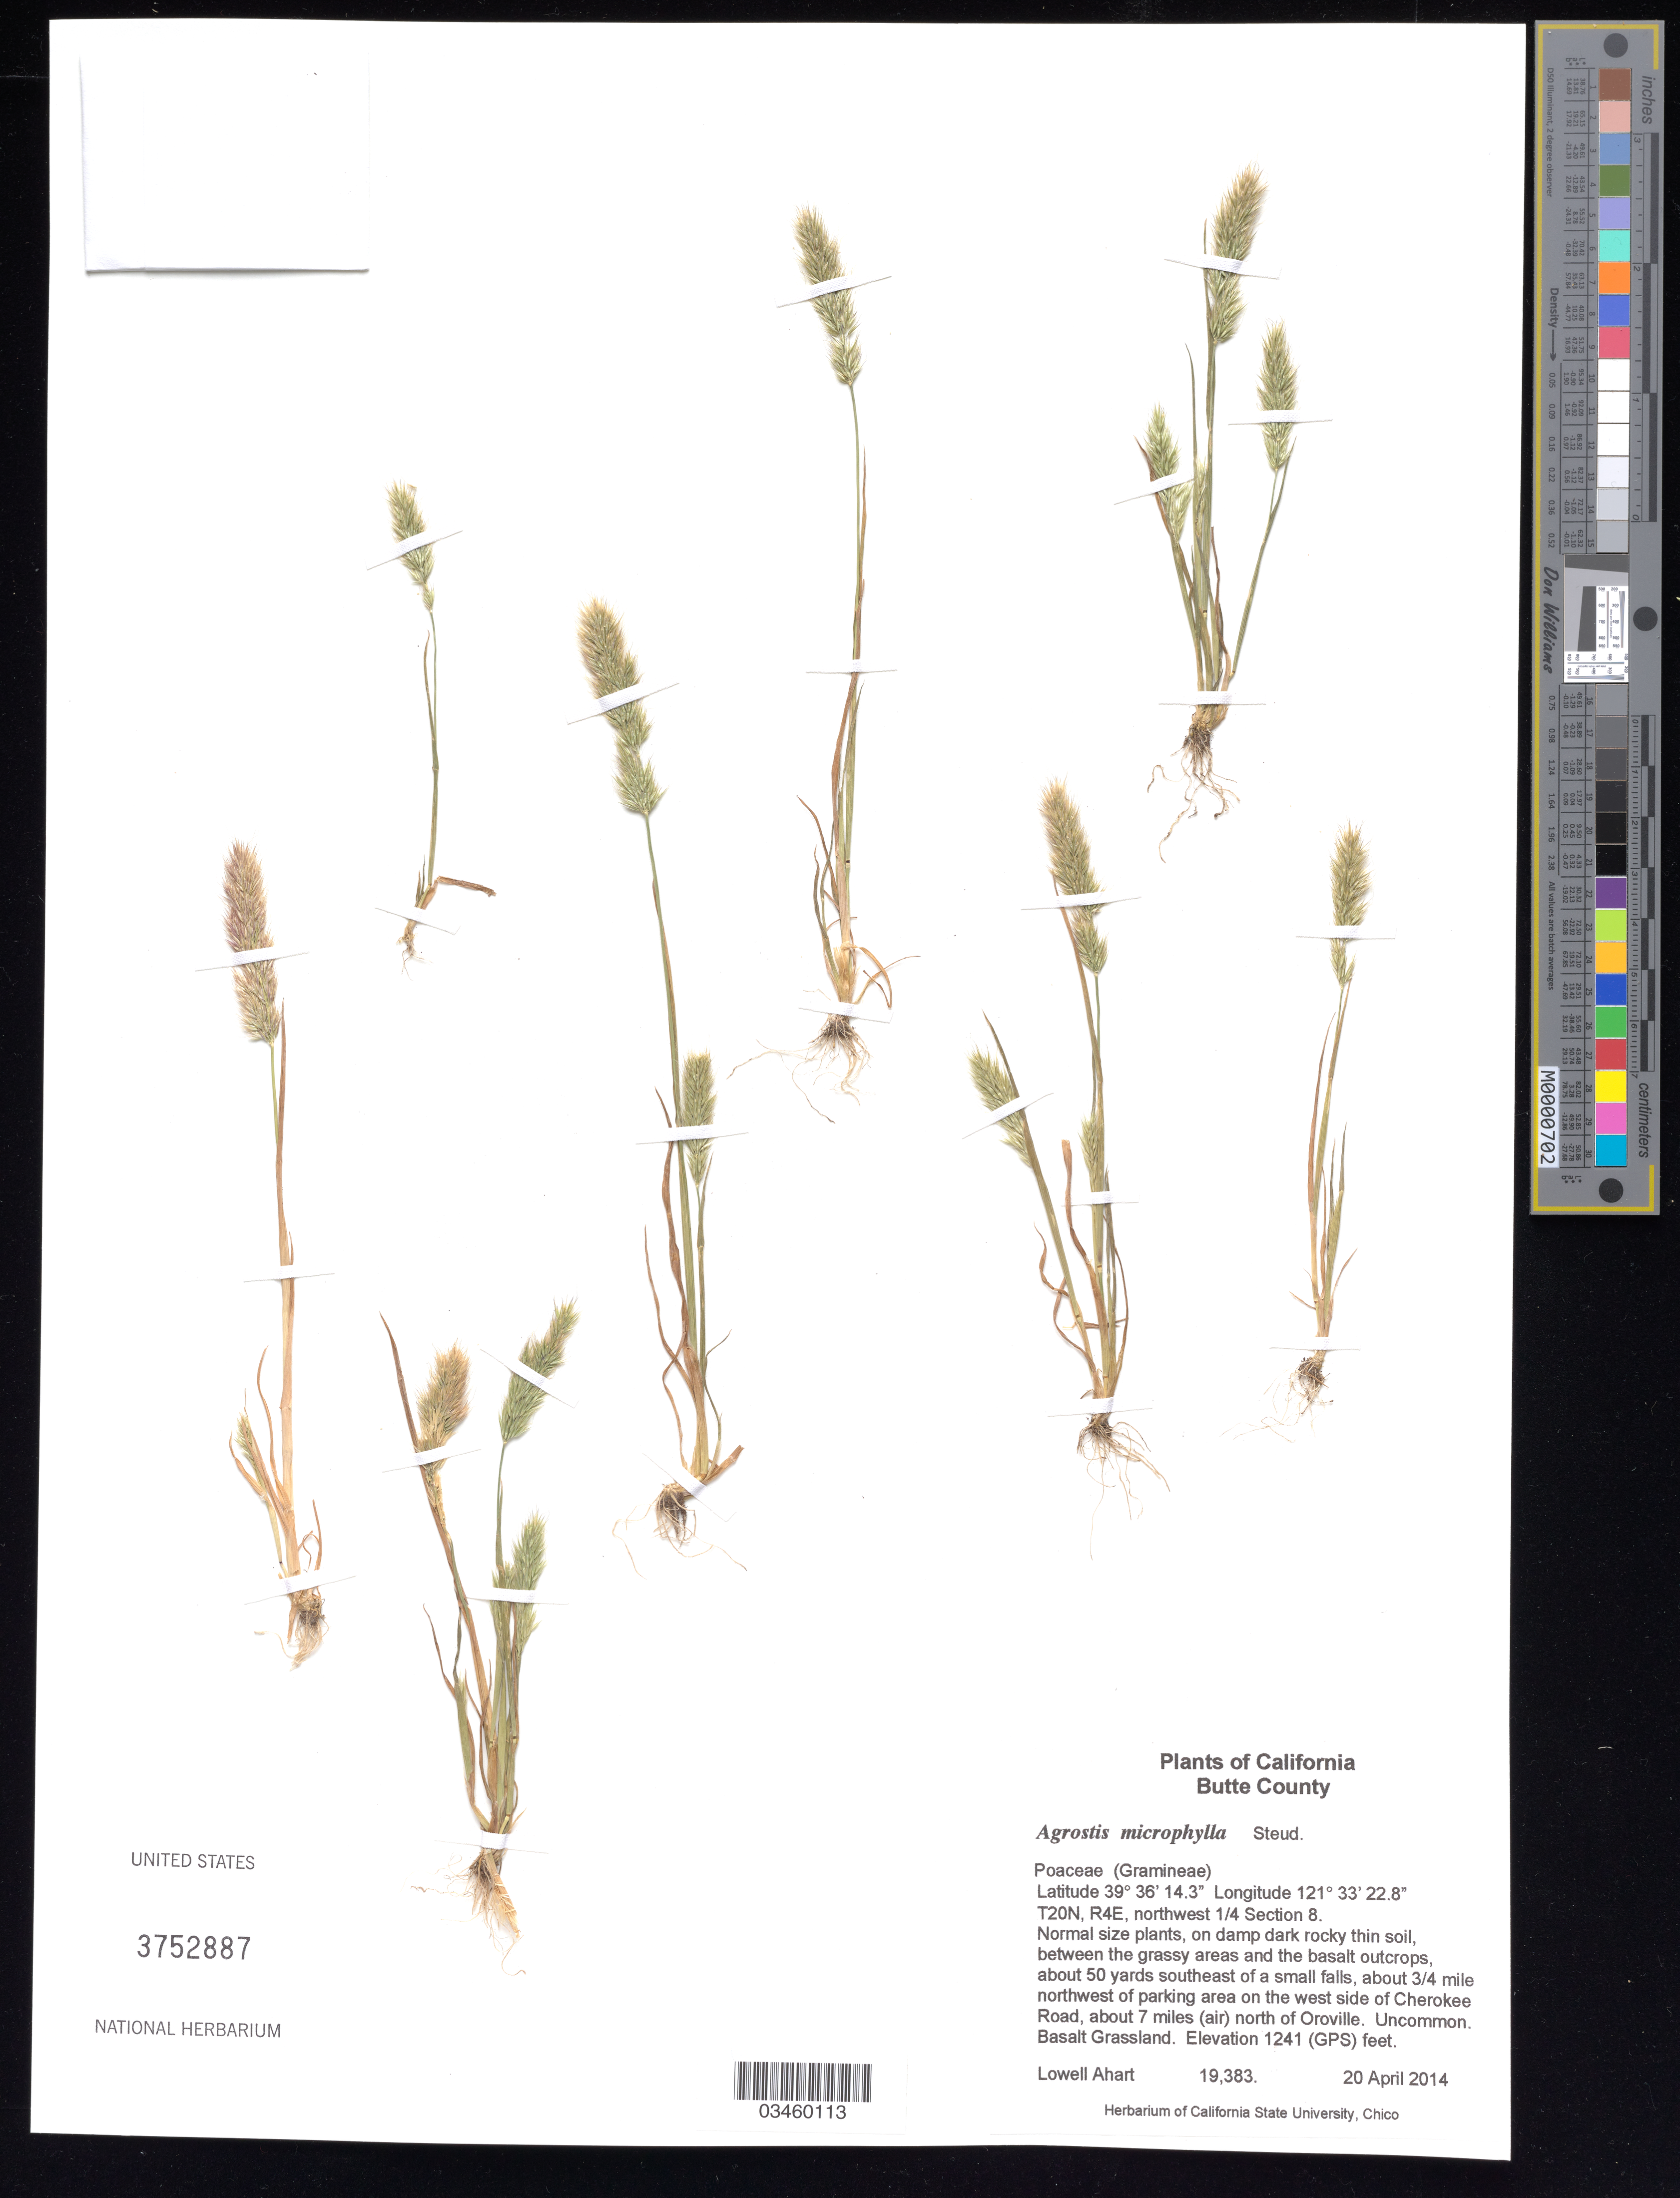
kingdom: Plantae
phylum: Tracheophyta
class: Liliopsida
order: Poales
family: Poaceae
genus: Agrostis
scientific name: Agrostis microphylla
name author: Steud.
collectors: L. Ahart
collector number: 19383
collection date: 2014-04-20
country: United States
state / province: California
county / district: Butte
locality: West side of Cherokee Road, about 7 miles (air) north of Oroville.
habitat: Damp dark rocky thin soil, between the grassy areas and basalt outcrops. Basalt grassland.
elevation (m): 378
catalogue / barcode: US 3752887